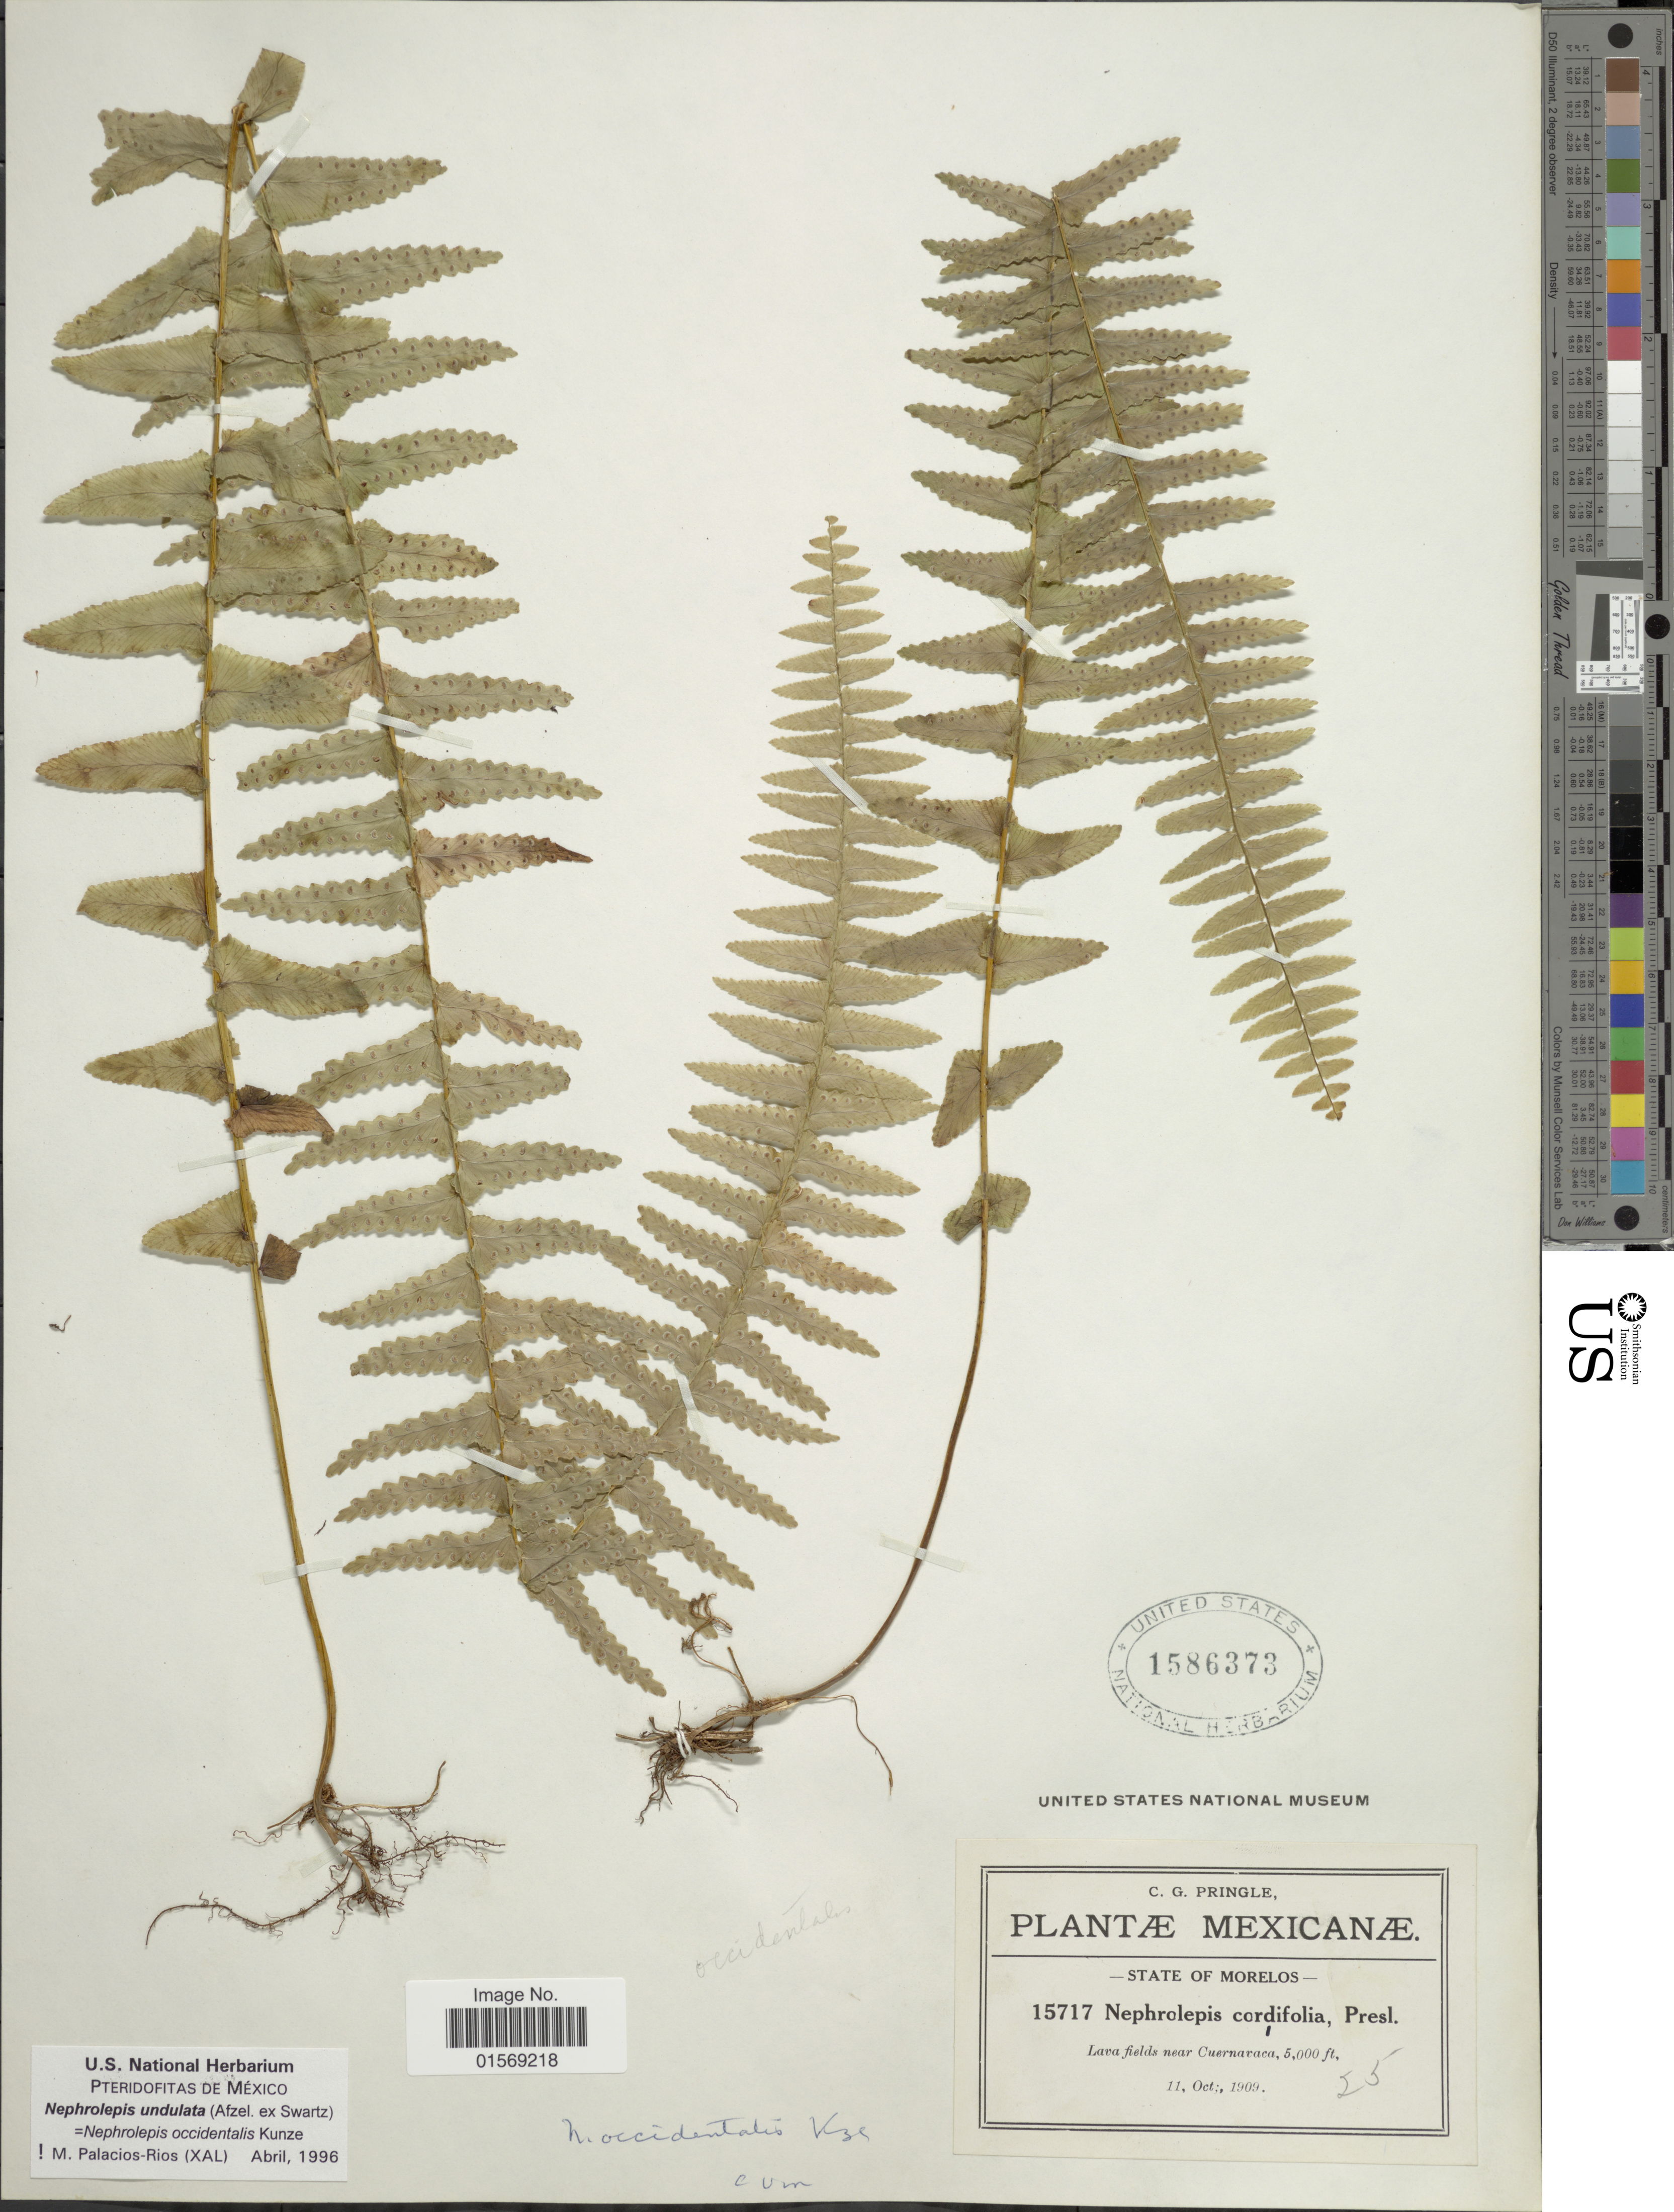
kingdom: Plantae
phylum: Tracheophyta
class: Polypodiopsida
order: Polypodiales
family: Nephrolepidaceae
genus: Nephrolepis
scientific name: Nephrolepis undulata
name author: J. Sm.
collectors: C. G. Pringle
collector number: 15717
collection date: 1909-10-11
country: Mexico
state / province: Morelos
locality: Mexicanae. State of Morelos. Lava fields near Cuernavaca.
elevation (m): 1524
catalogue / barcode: US 1586373